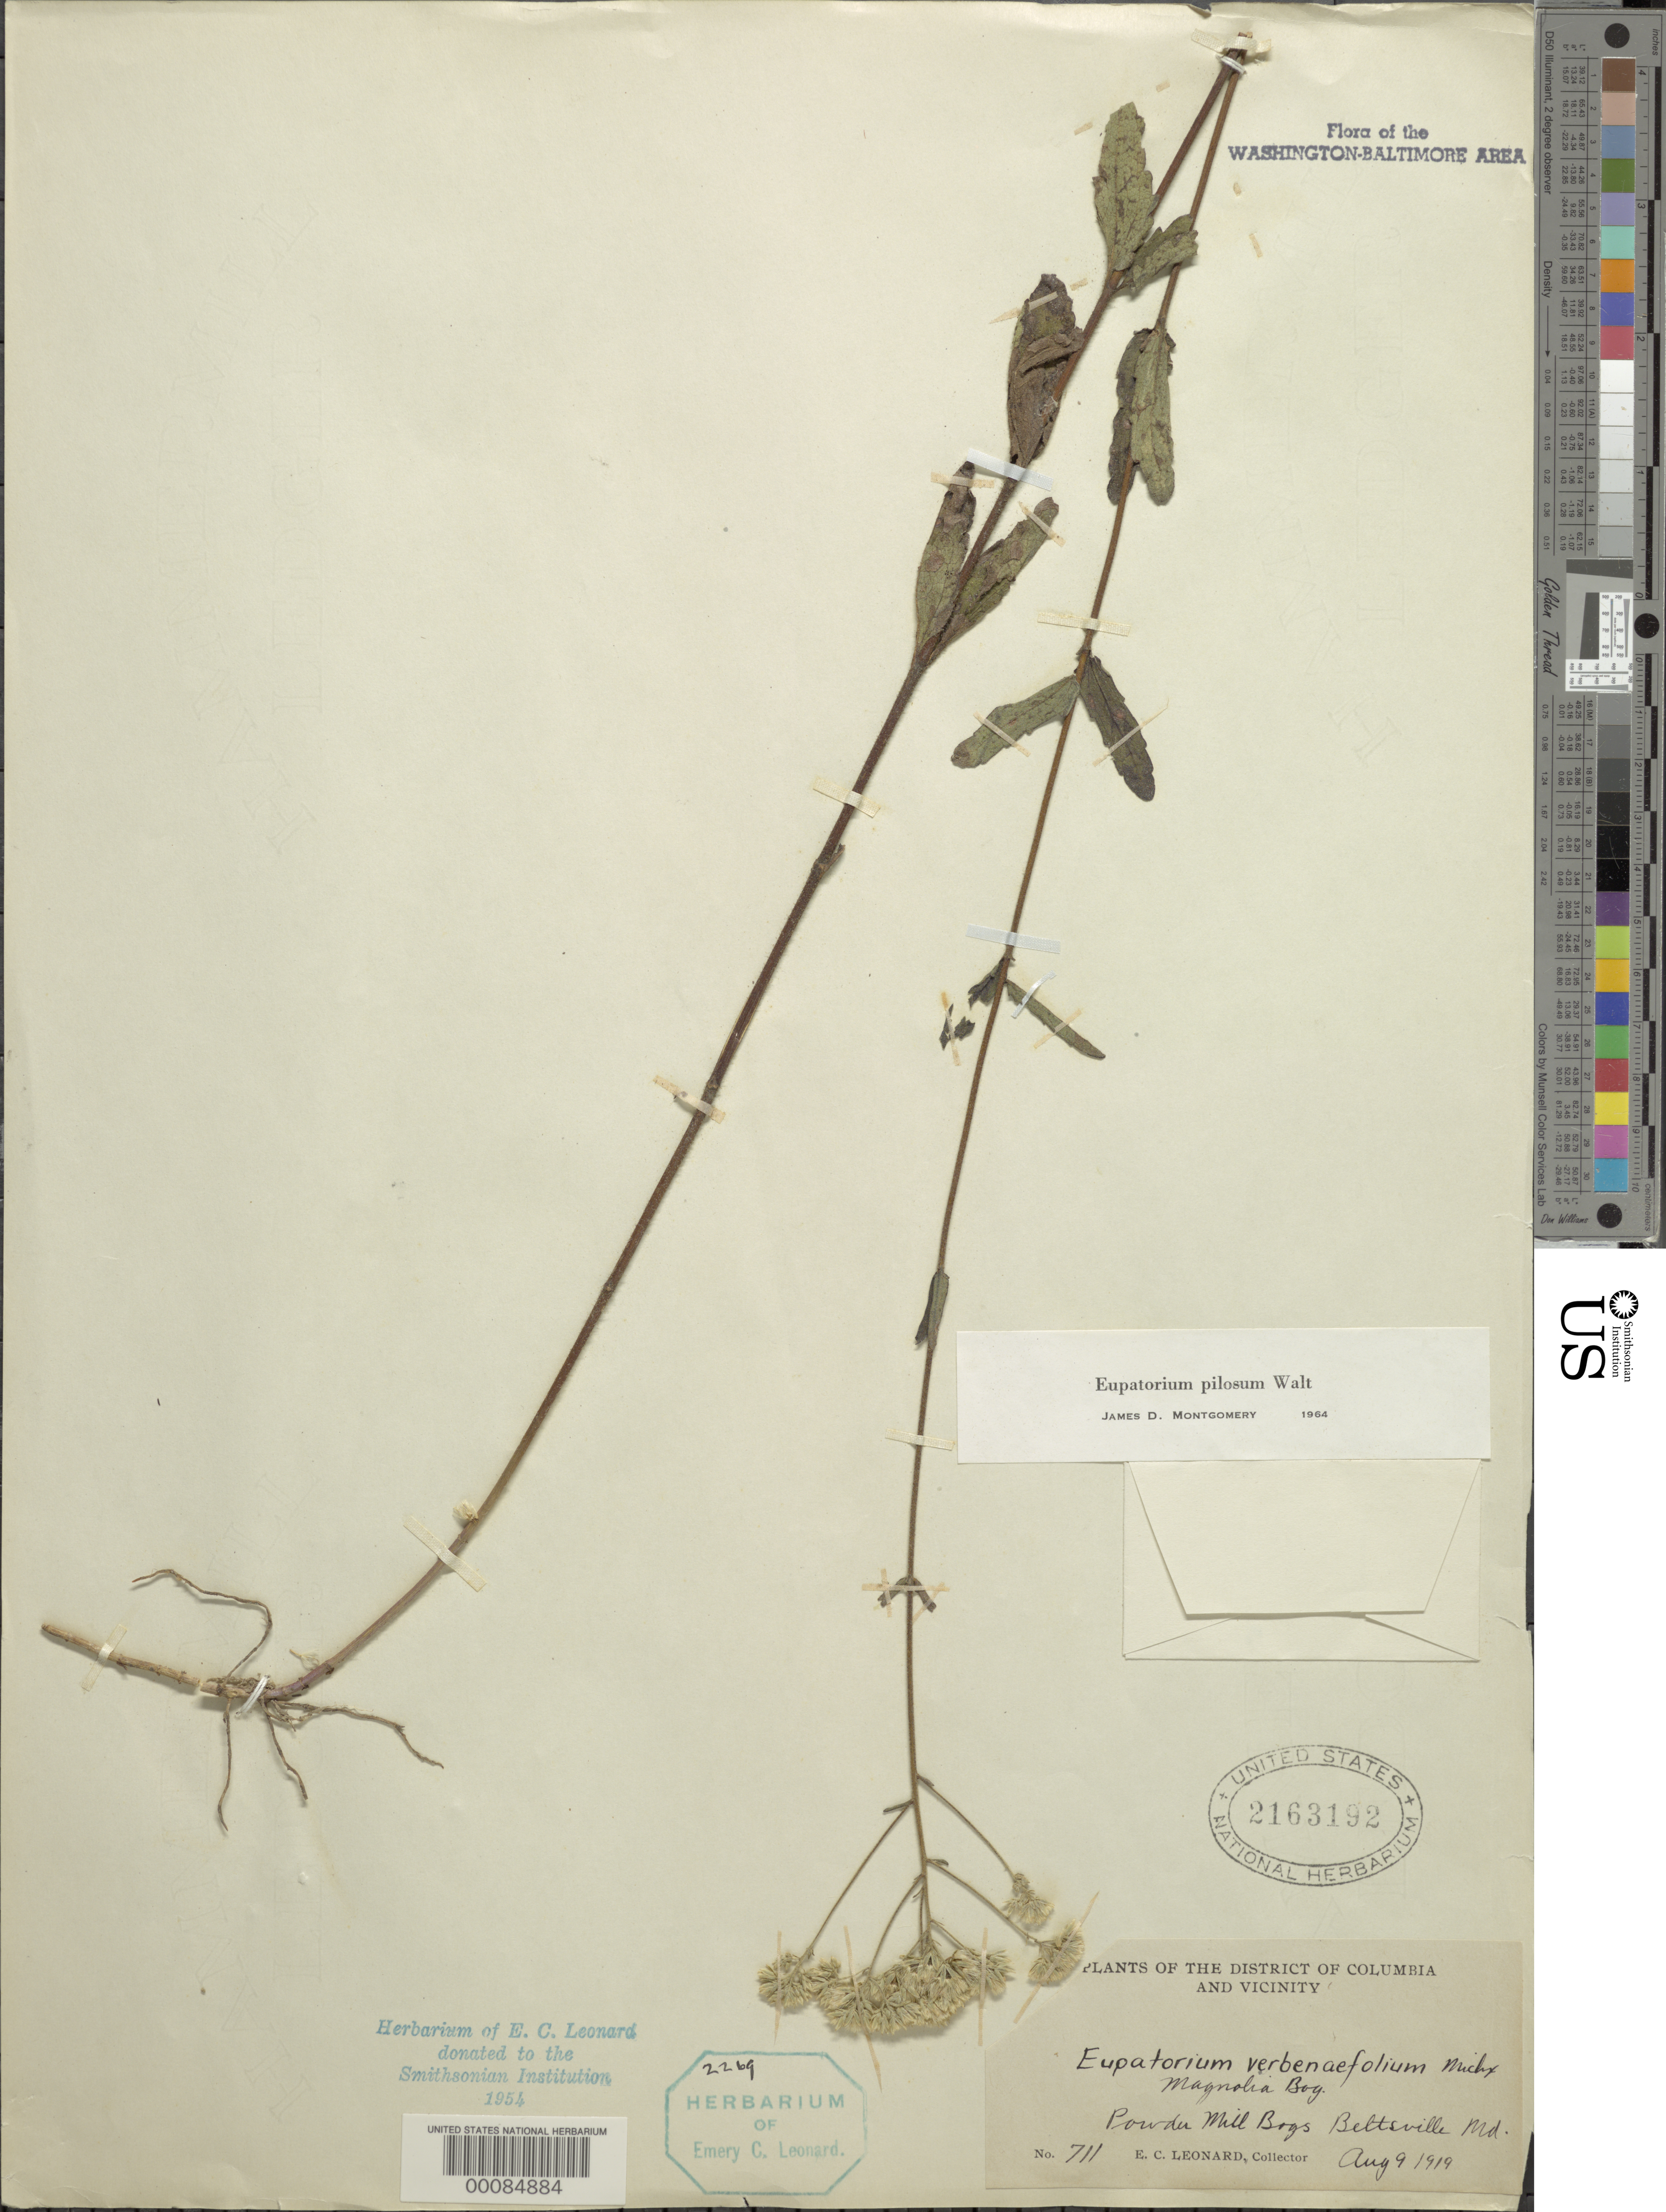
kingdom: Plantae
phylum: Tracheophyta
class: Magnoliopsida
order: Asterales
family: Asteraceae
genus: Eupatorium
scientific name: Eupatorium pilosum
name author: Walter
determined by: Montgomery, J. D.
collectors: E. C. Leonard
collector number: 711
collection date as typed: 09 Aug 1919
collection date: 1919-08-09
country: United States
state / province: Maryland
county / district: Prince George's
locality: Powder Mill Bogs , Beltsville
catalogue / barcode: US 2163192